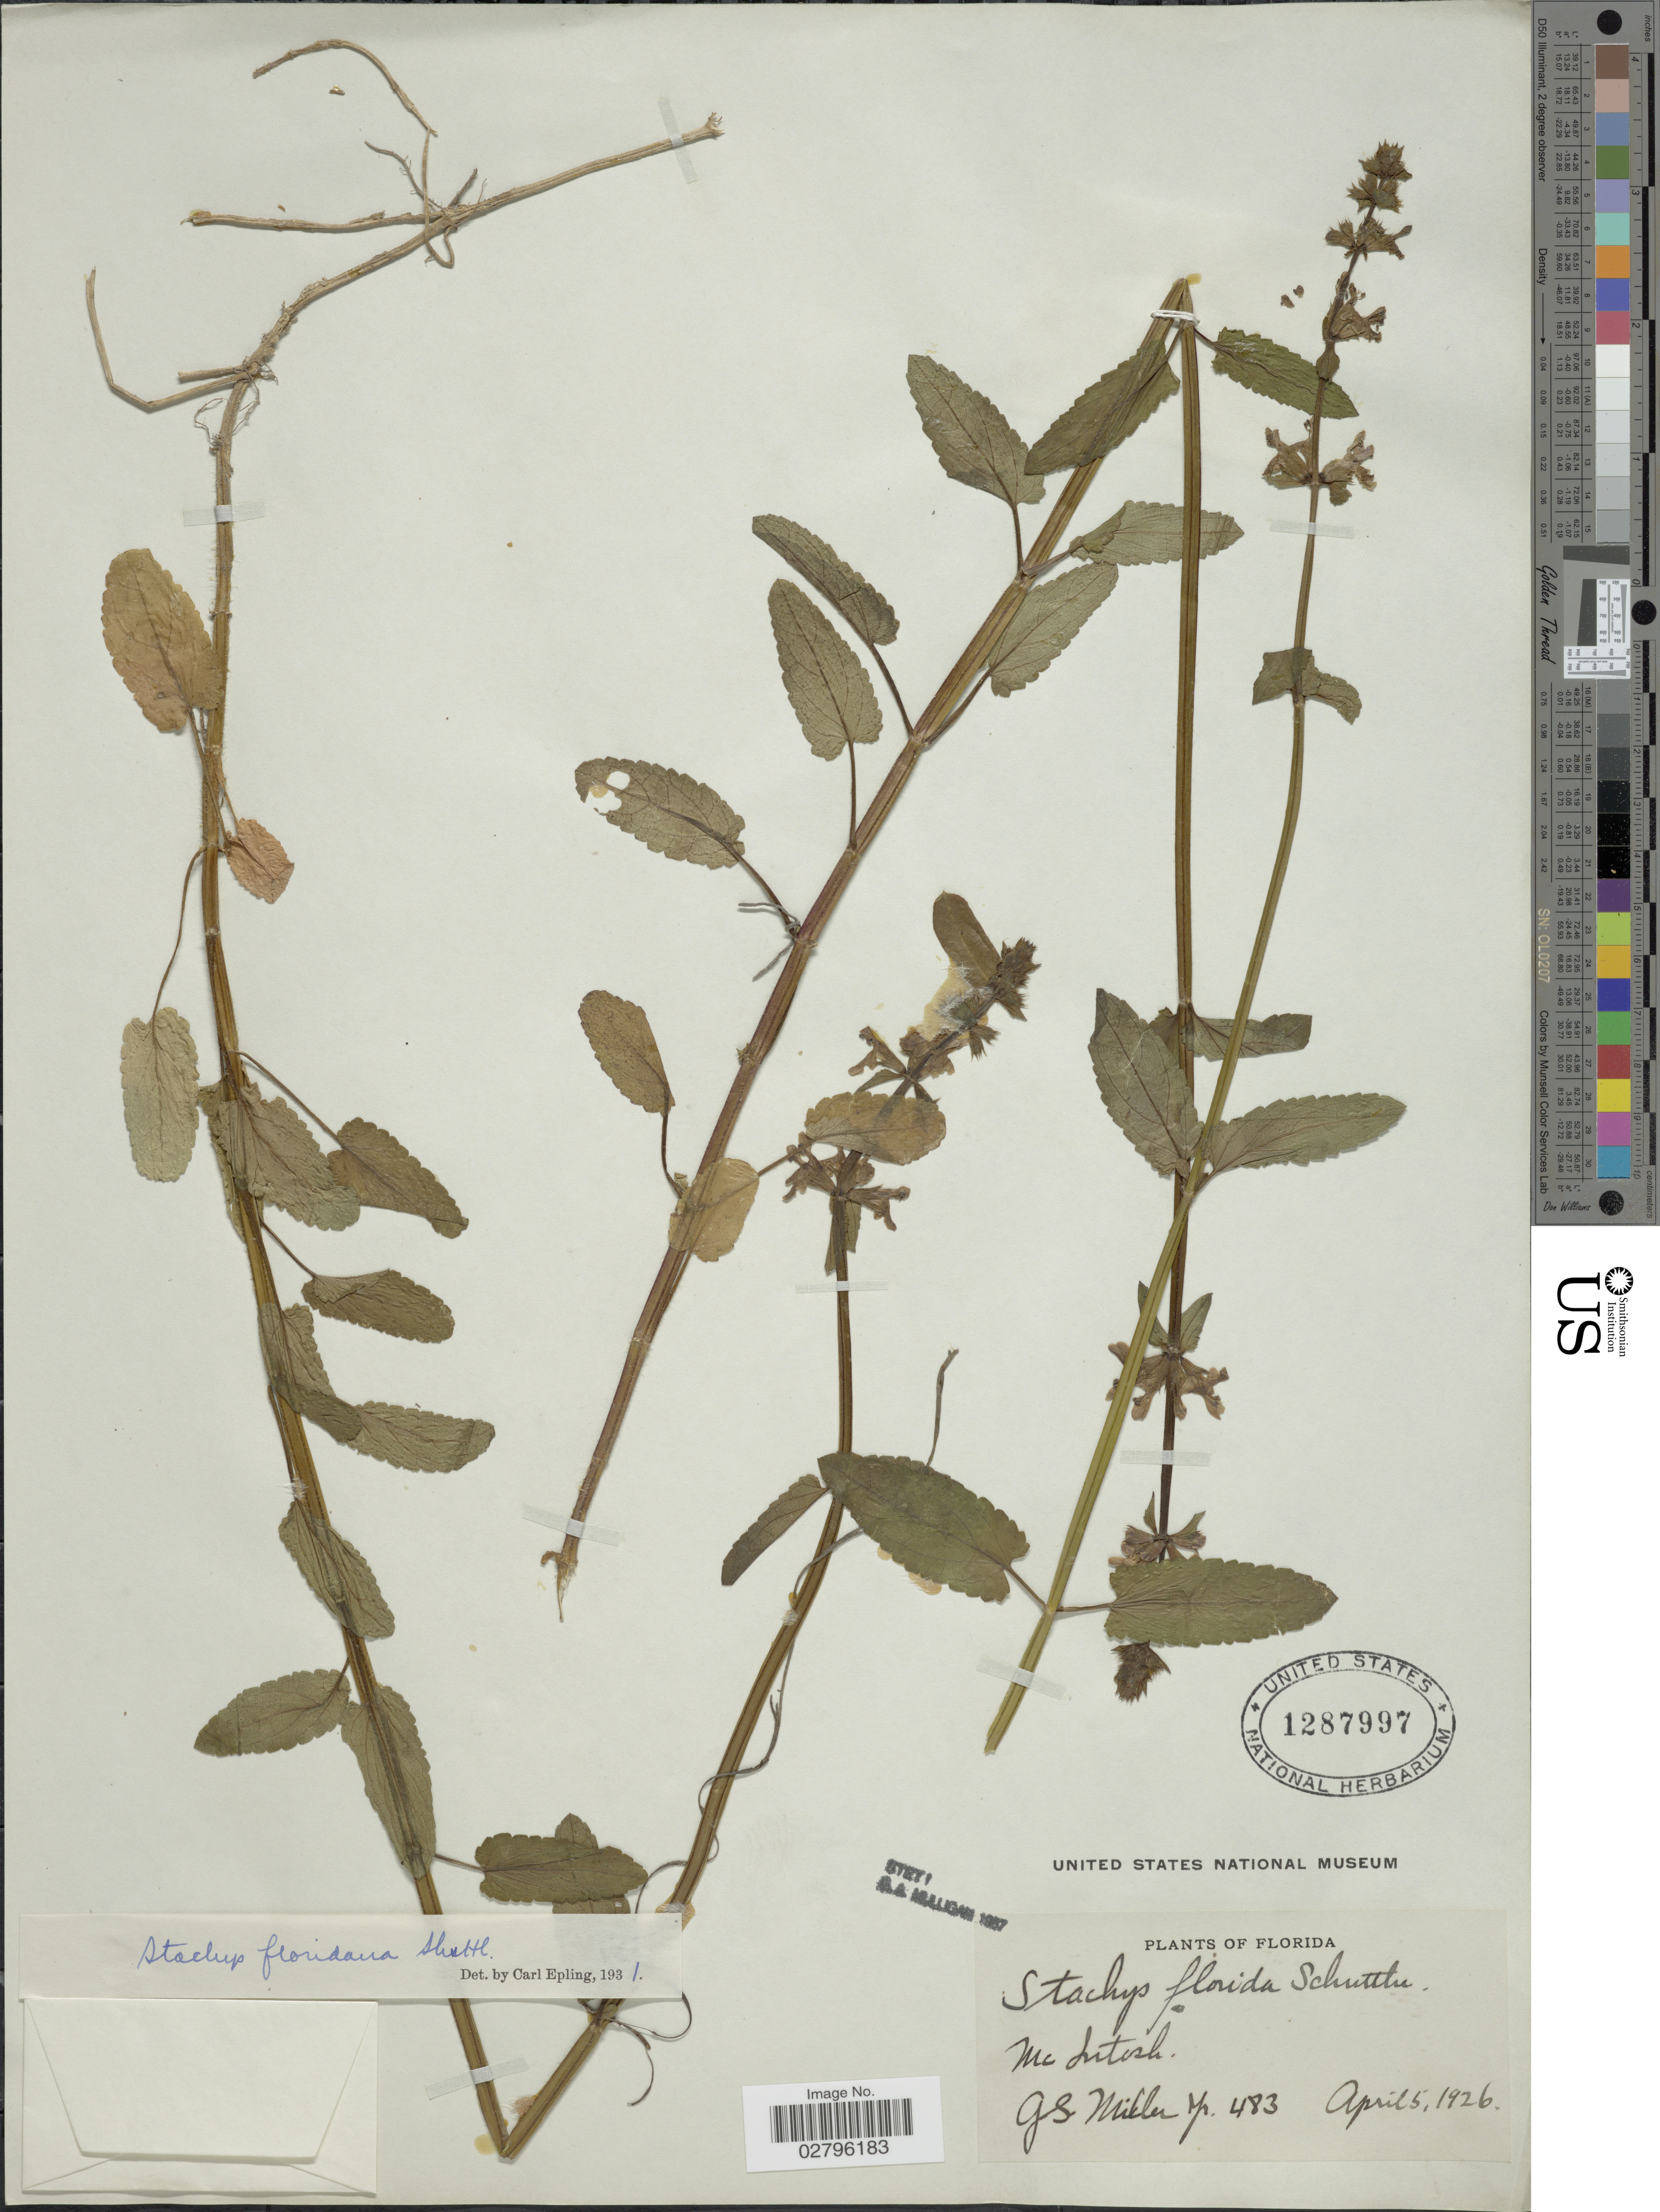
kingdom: Plantae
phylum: Tracheophyta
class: Magnoliopsida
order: Lamiales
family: Lamiaceae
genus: Stachys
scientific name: Stachys floridana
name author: Shuttlew. ex Benth.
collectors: G. S. Miller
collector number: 483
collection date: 1926-04-05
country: United States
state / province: Florida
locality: Mc Intosh.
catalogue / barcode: US 1287997